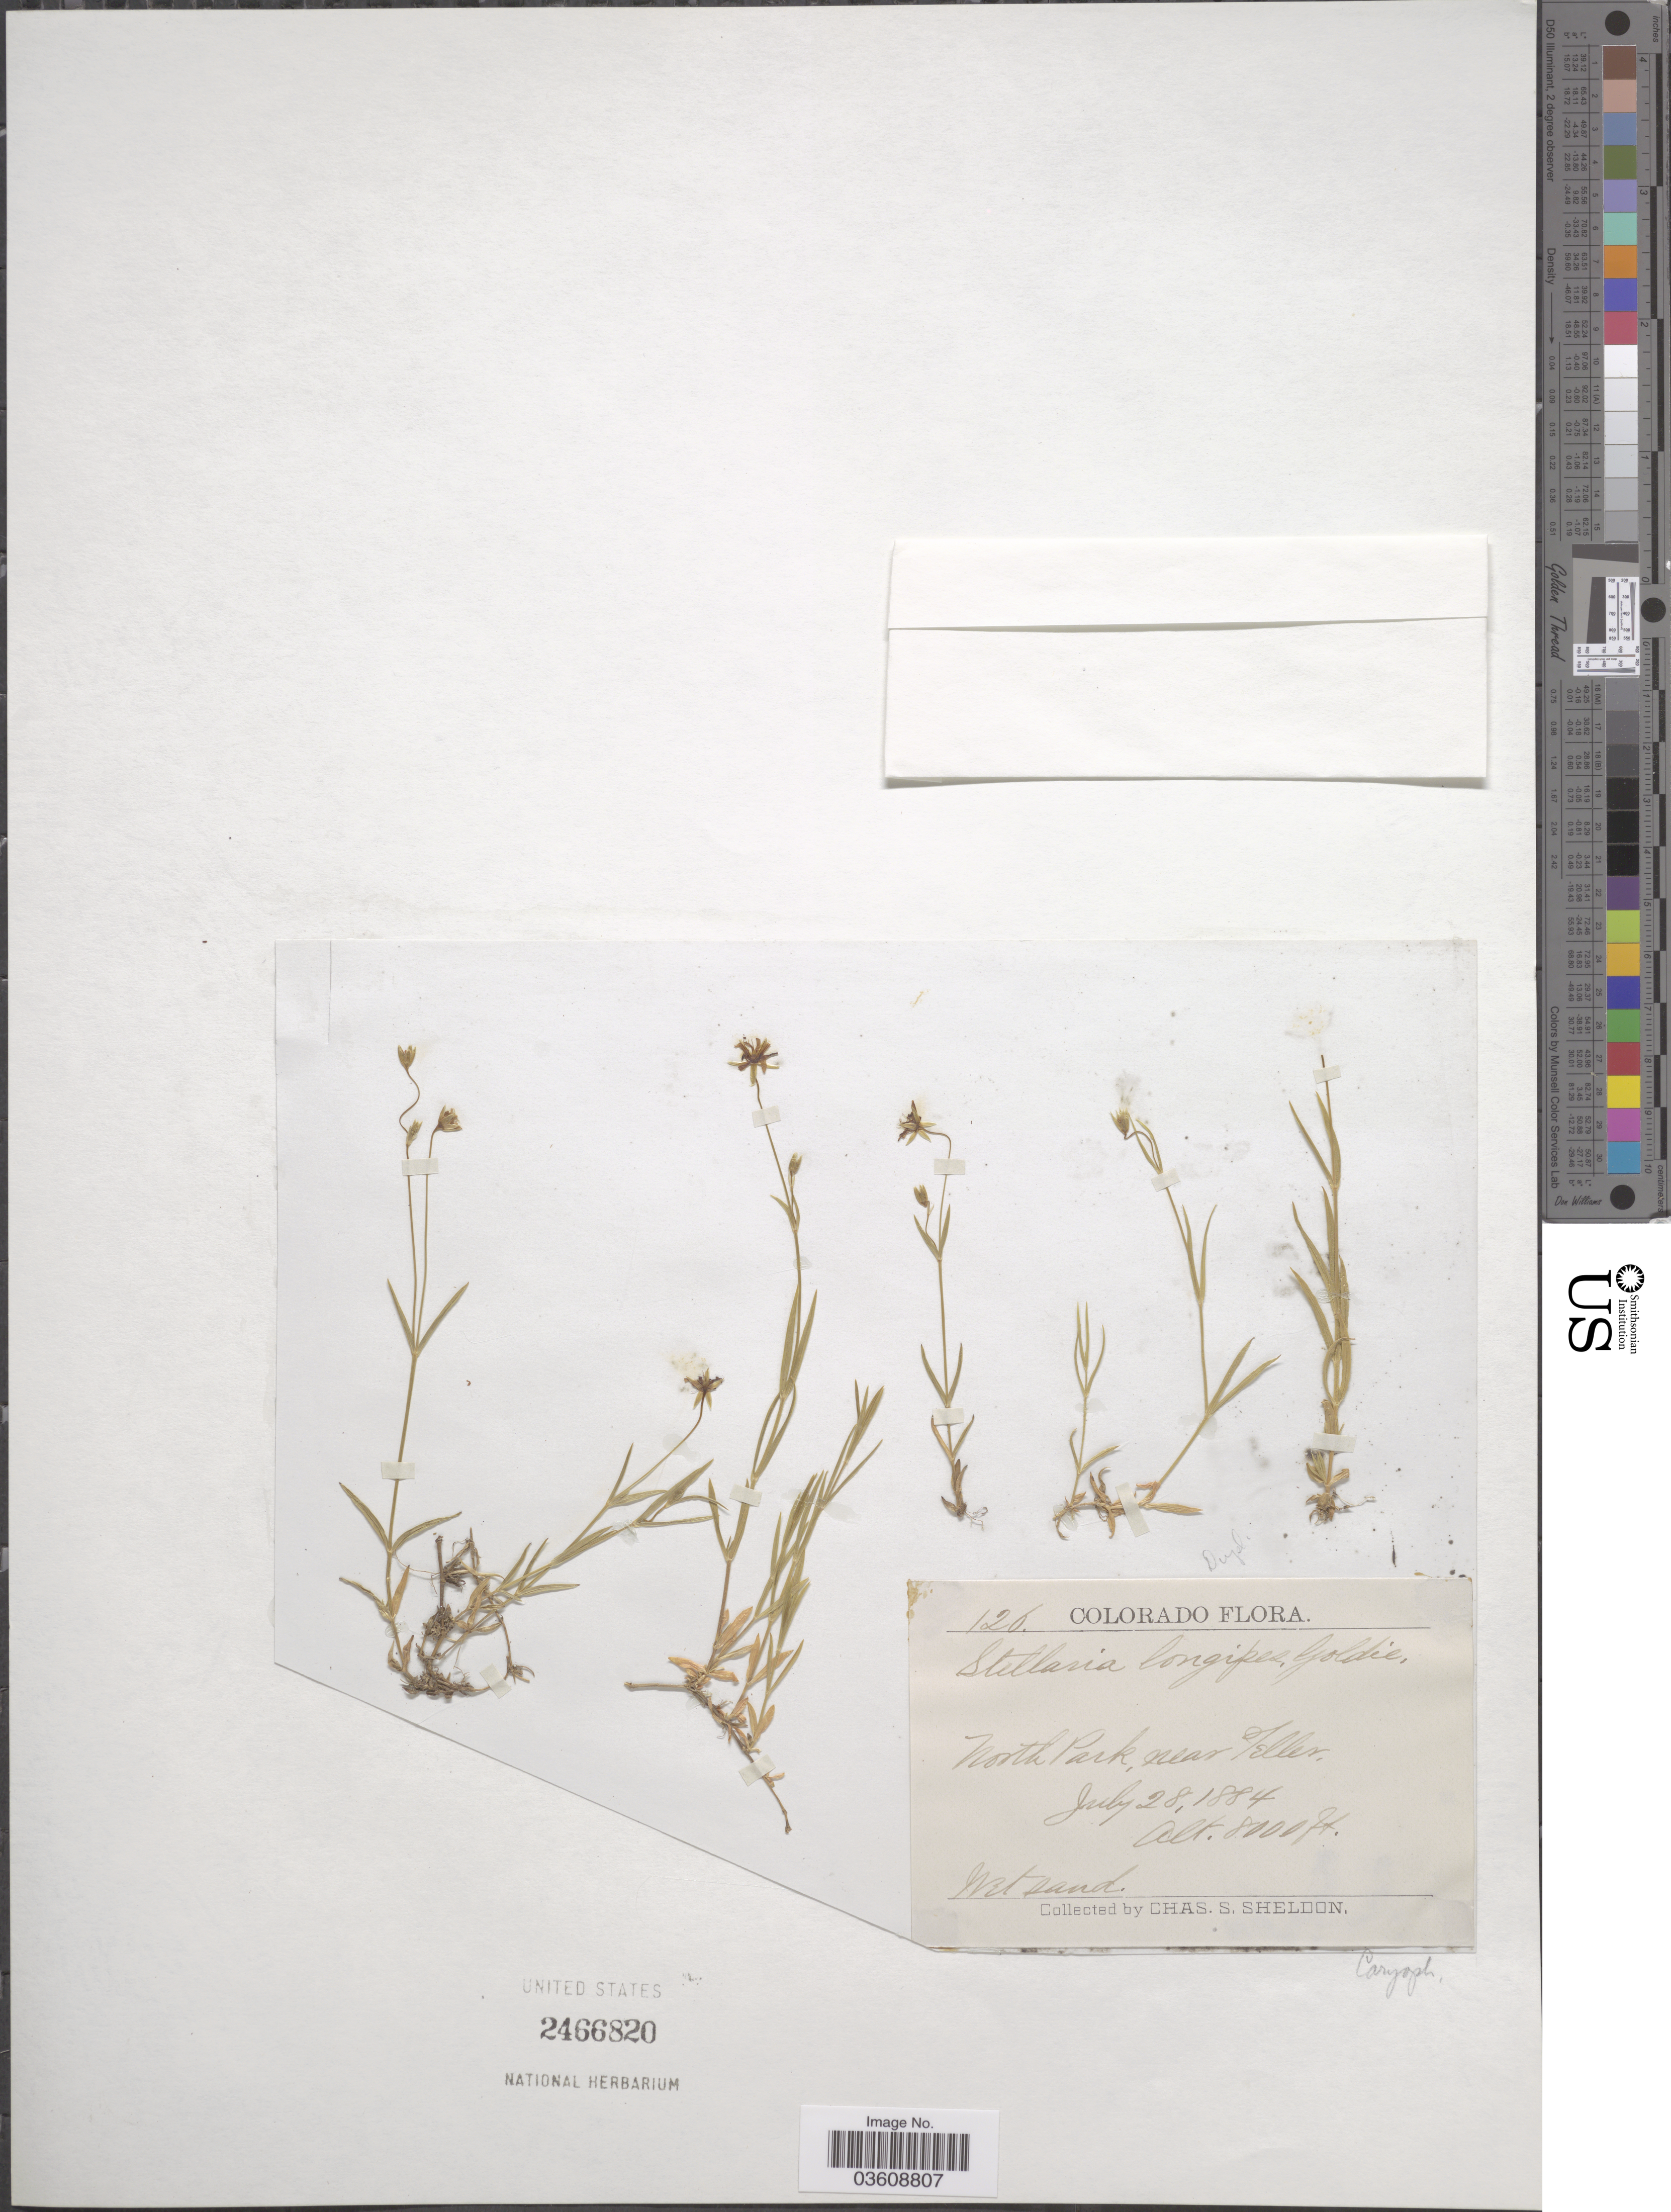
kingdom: Plantae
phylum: Tracheophyta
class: Magnoliopsida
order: Caryophyllales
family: Caryophyllaceae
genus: Stellaria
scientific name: Stellaria longipes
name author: Goldie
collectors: C. S. Sheldon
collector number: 126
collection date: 1884-07-28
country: United States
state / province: Colorado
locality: North Park, near Teller. Mt sand.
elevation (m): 2438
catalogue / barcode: US 2466820